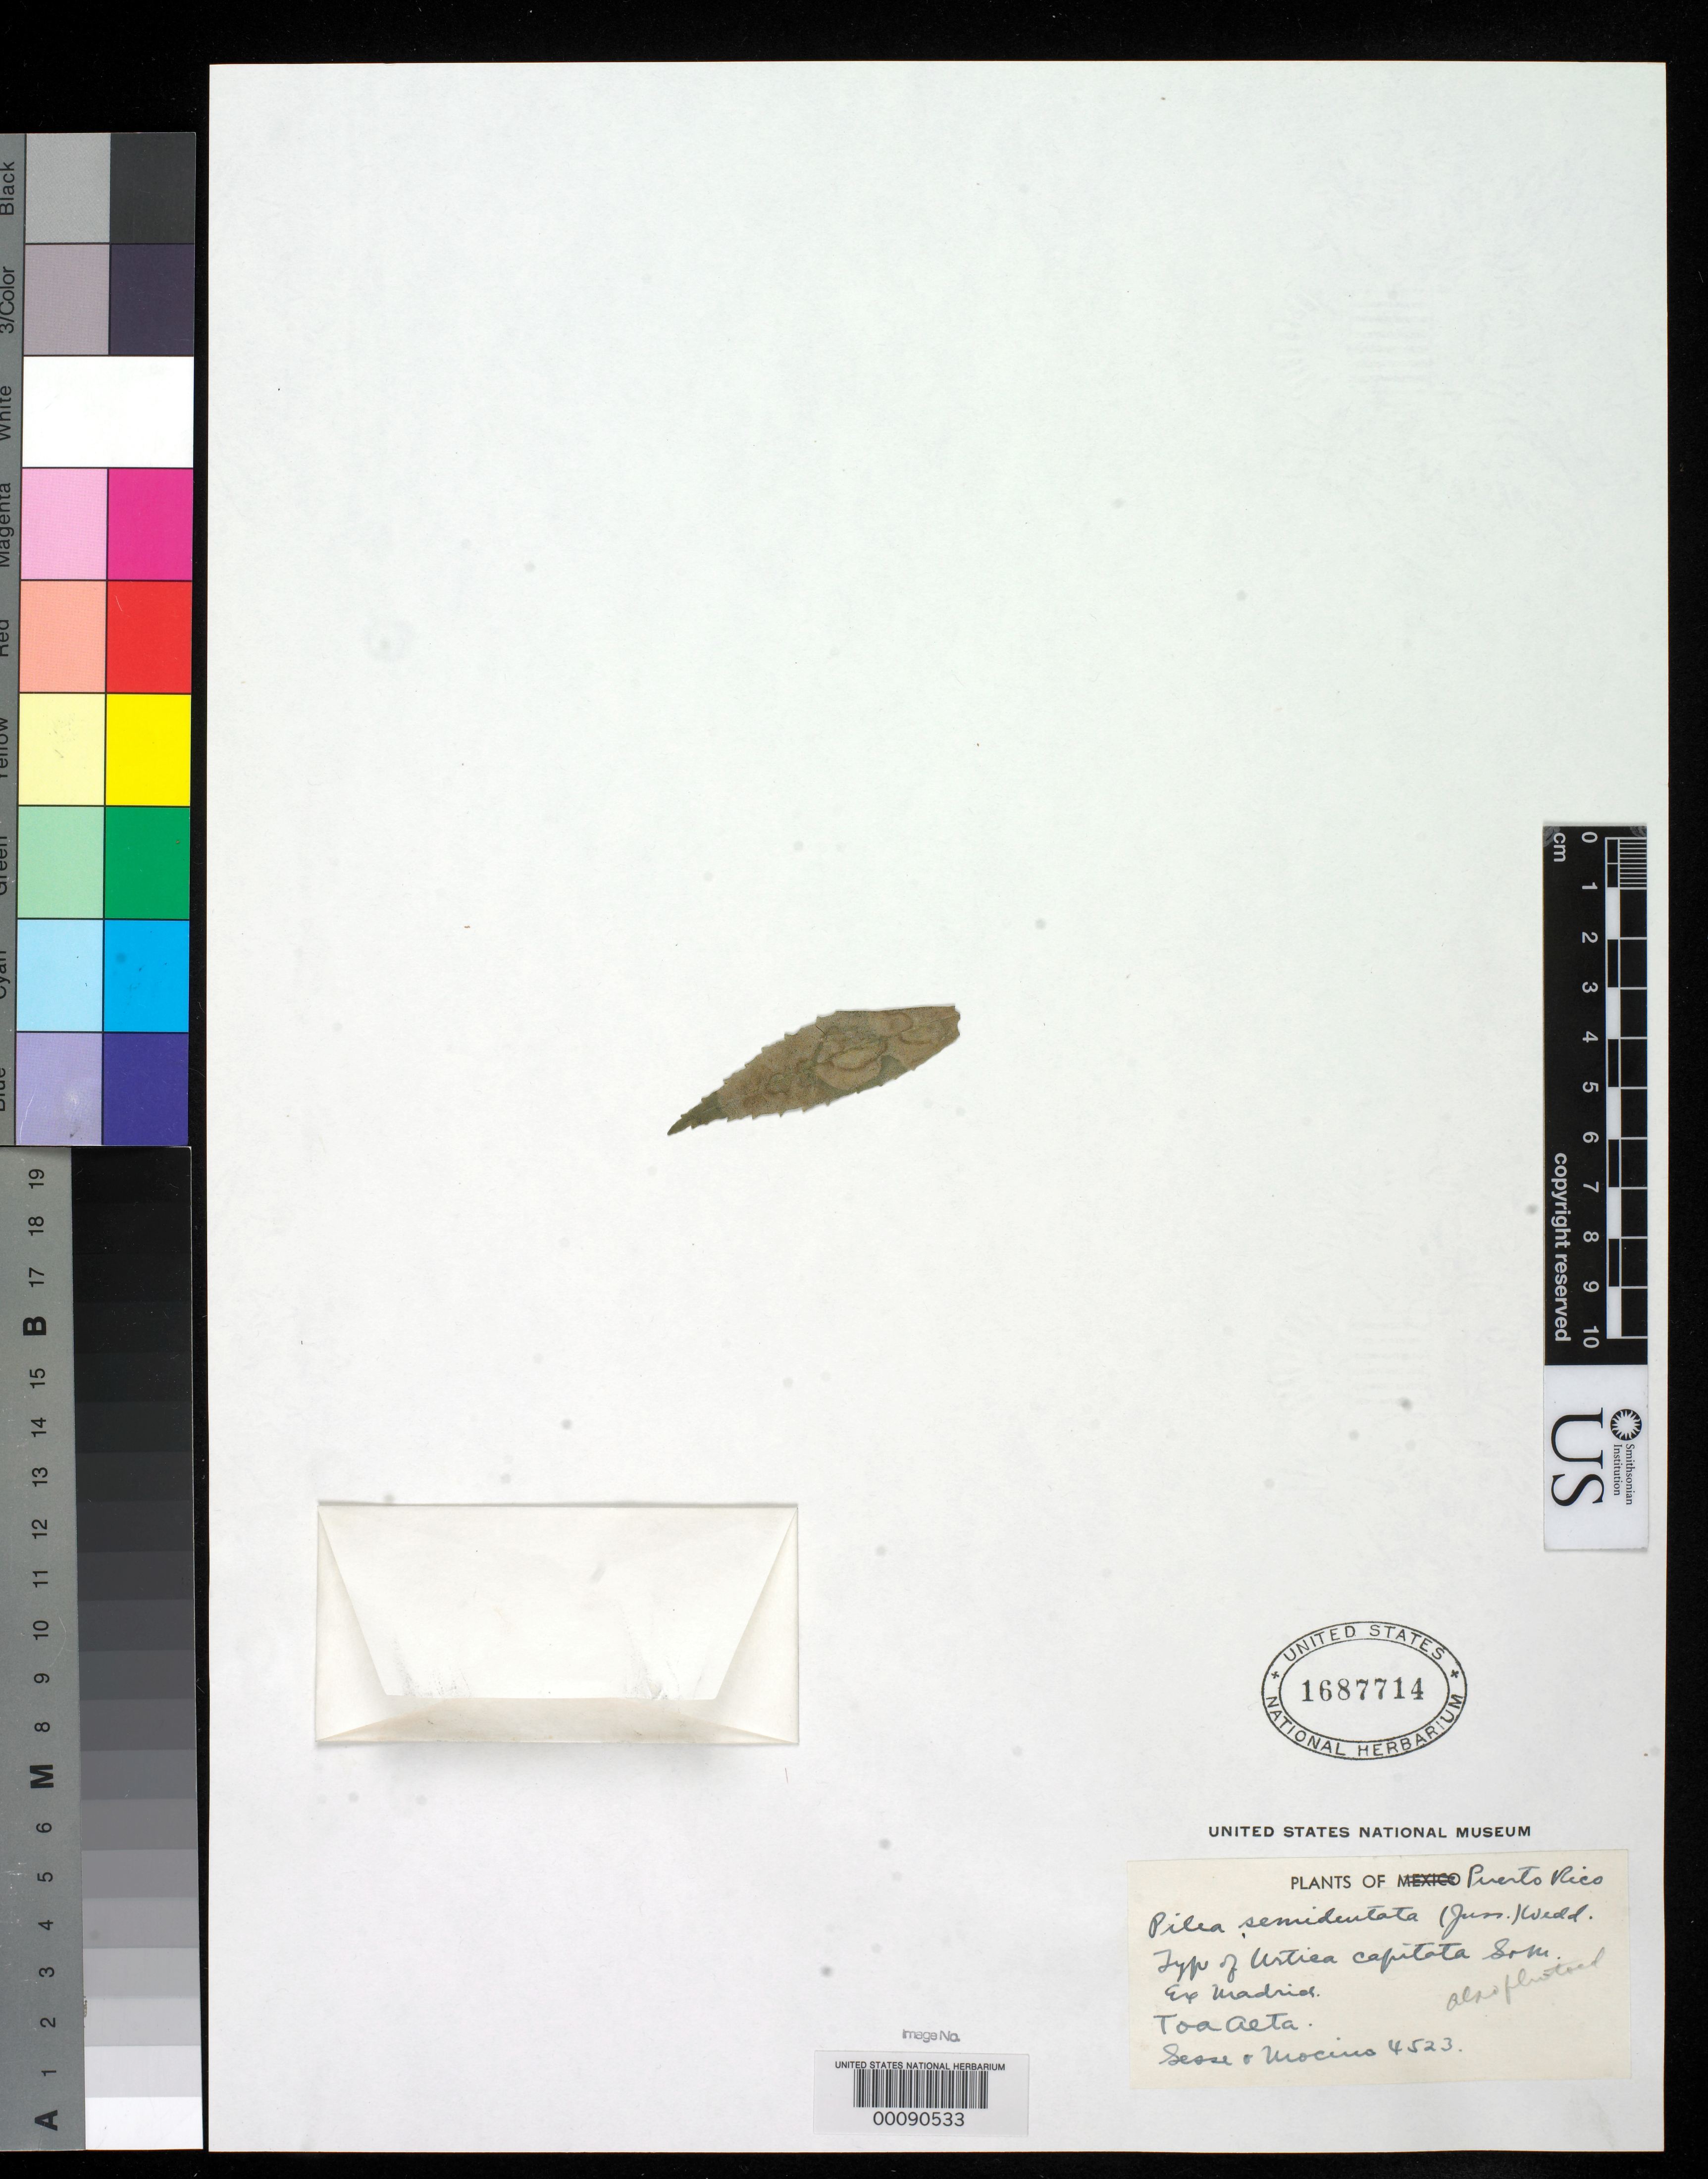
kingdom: Plantae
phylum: Tracheophyta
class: Magnoliopsida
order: Rosales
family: Urticaceae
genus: Urtica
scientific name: Urtica capitata Sessé & Moc., nom. illeg.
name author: Sessé & Moc.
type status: Type Collection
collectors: M. Sessé y Lacasta & J. M. Mociño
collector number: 4523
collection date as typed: Apr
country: Puerto Rico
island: Greater Antilles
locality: Toa Alta.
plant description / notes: Fragmentary material of type specimen ex herb. Madrid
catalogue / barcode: US 1687714